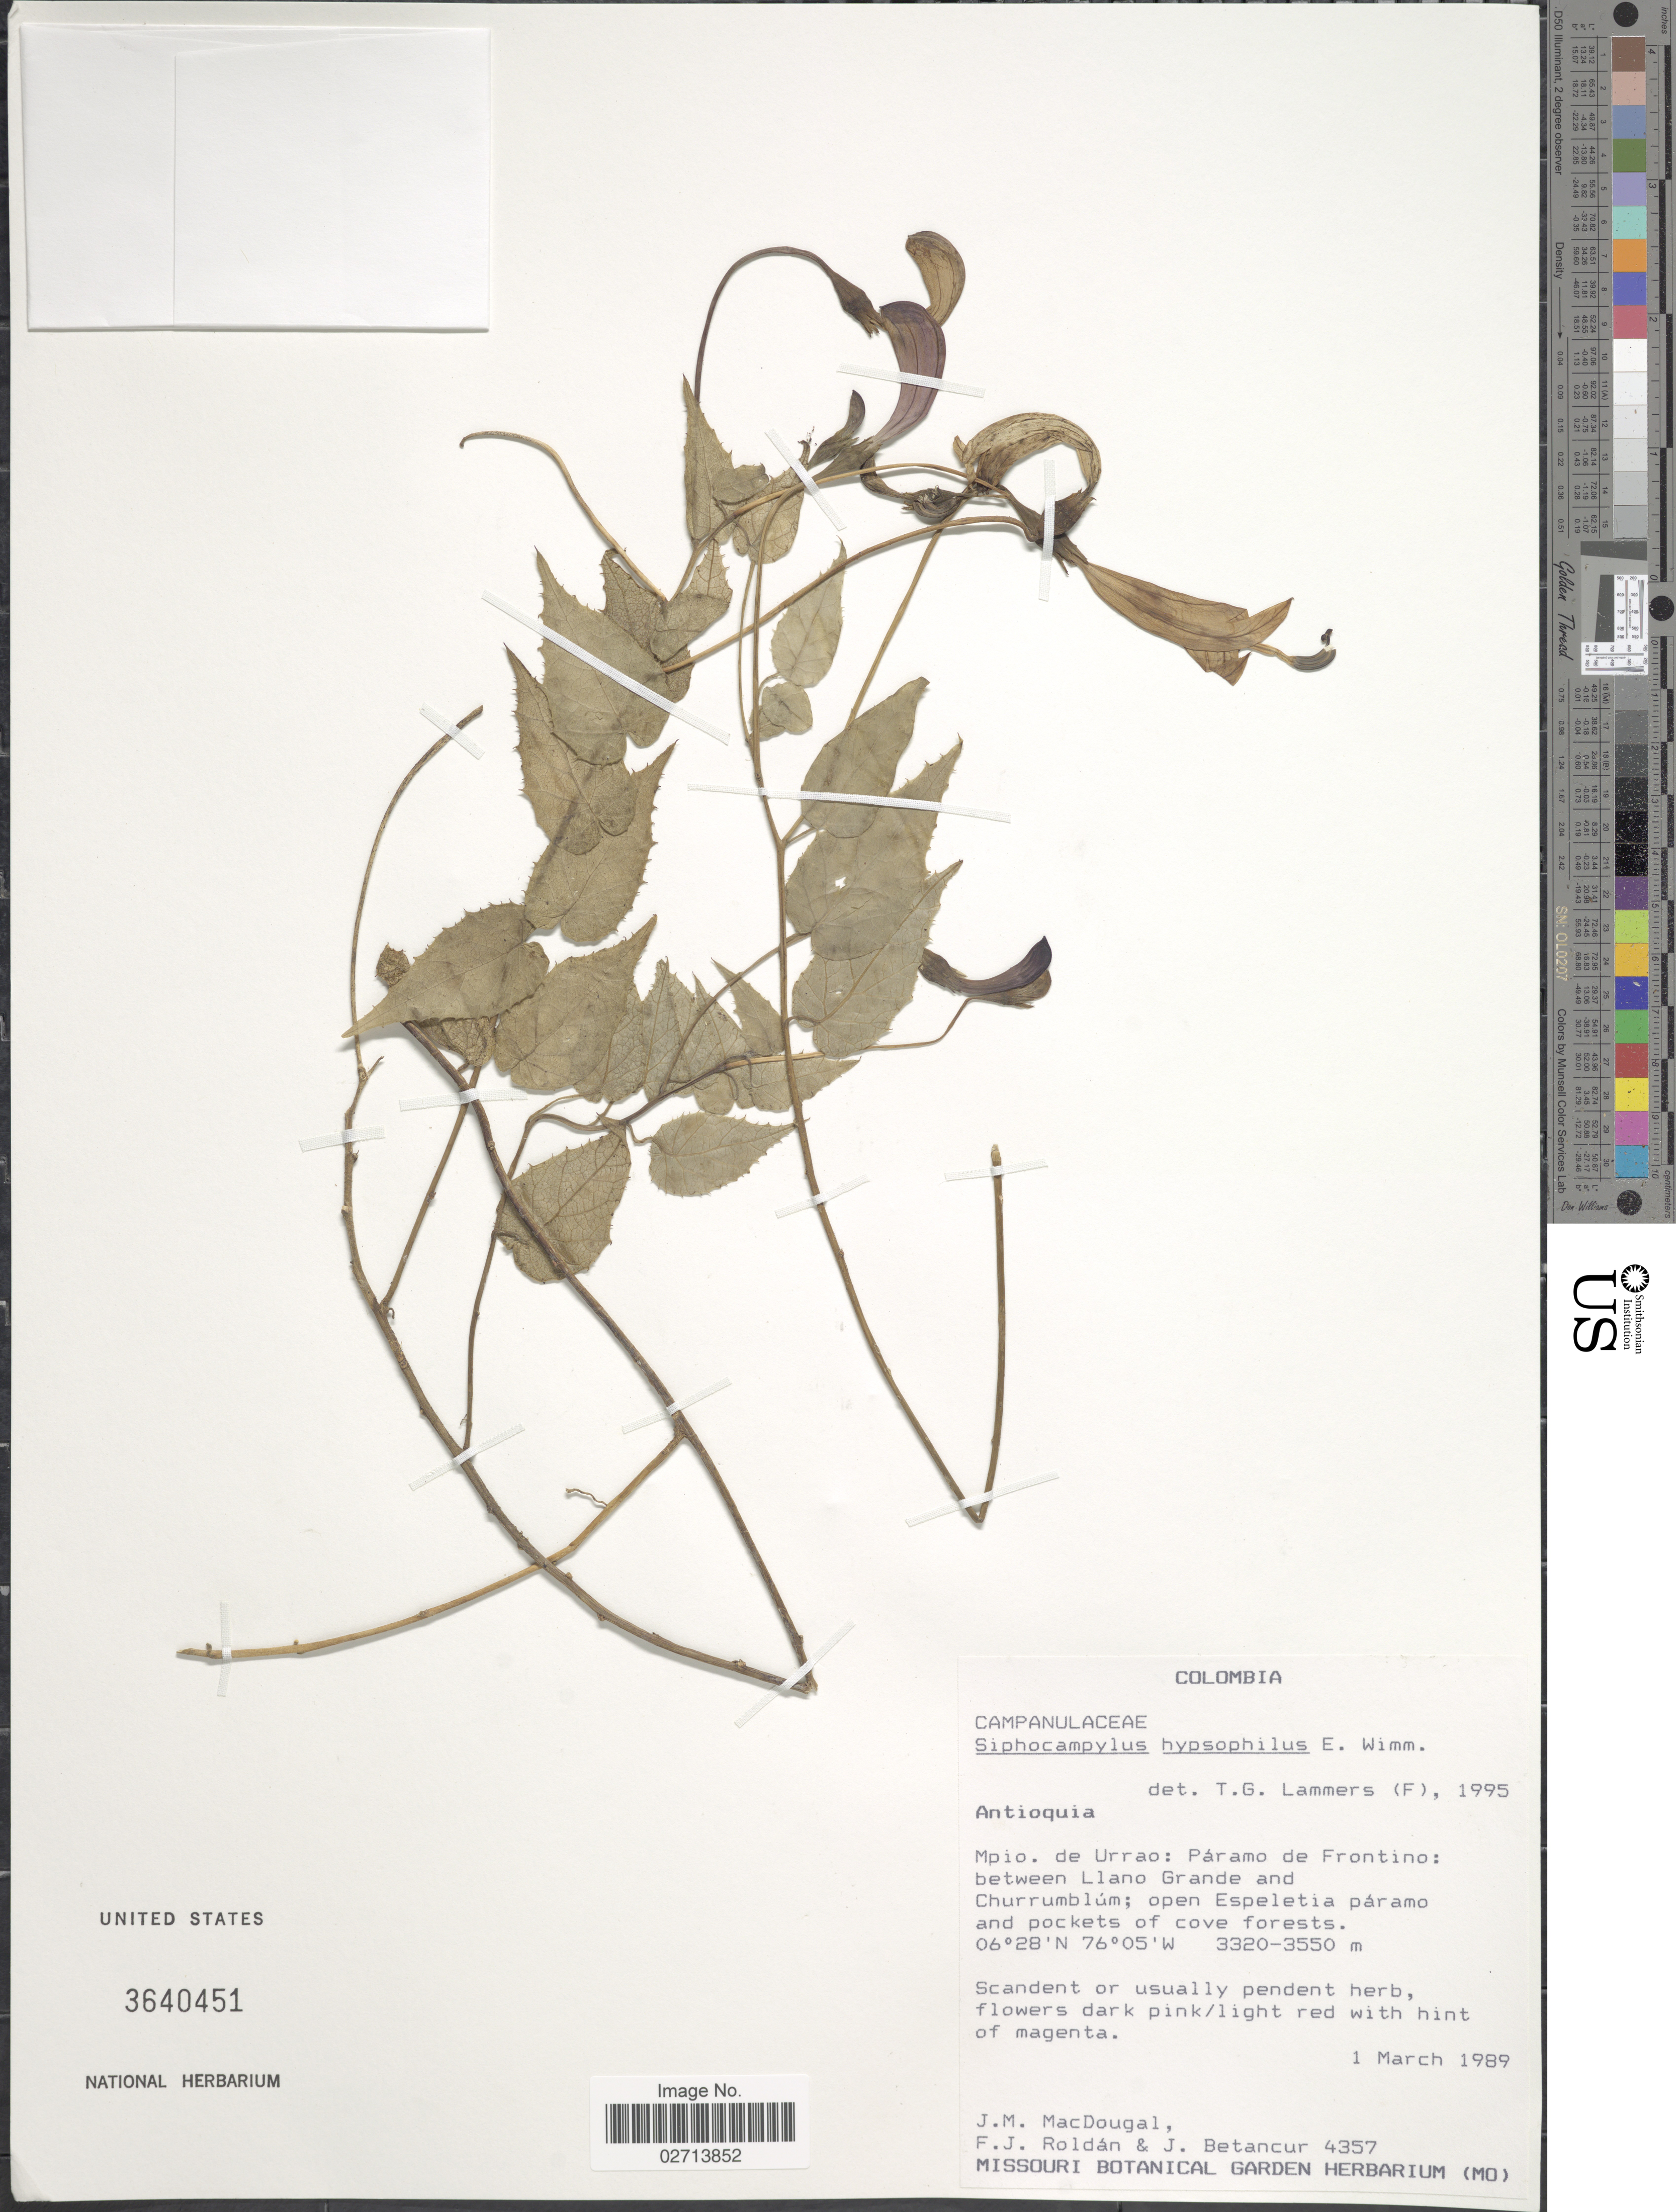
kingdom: Plantae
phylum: Tracheophyta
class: Magnoliopsida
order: Asterales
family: Campanulaceae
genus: Siphocampylus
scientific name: Siphocampylus hypsophilus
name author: E. Wimm.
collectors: J. M. MacDougal, F. J. Roldán & J. Betancur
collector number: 4357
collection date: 1989-03-01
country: Colombia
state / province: Antioquia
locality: Mpio de Urrao: Páramo de Frontiro; between Llano Grande and Churrumblúm; open Espeletia páramo and pockets of cove forests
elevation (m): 3320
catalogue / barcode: US 3640451